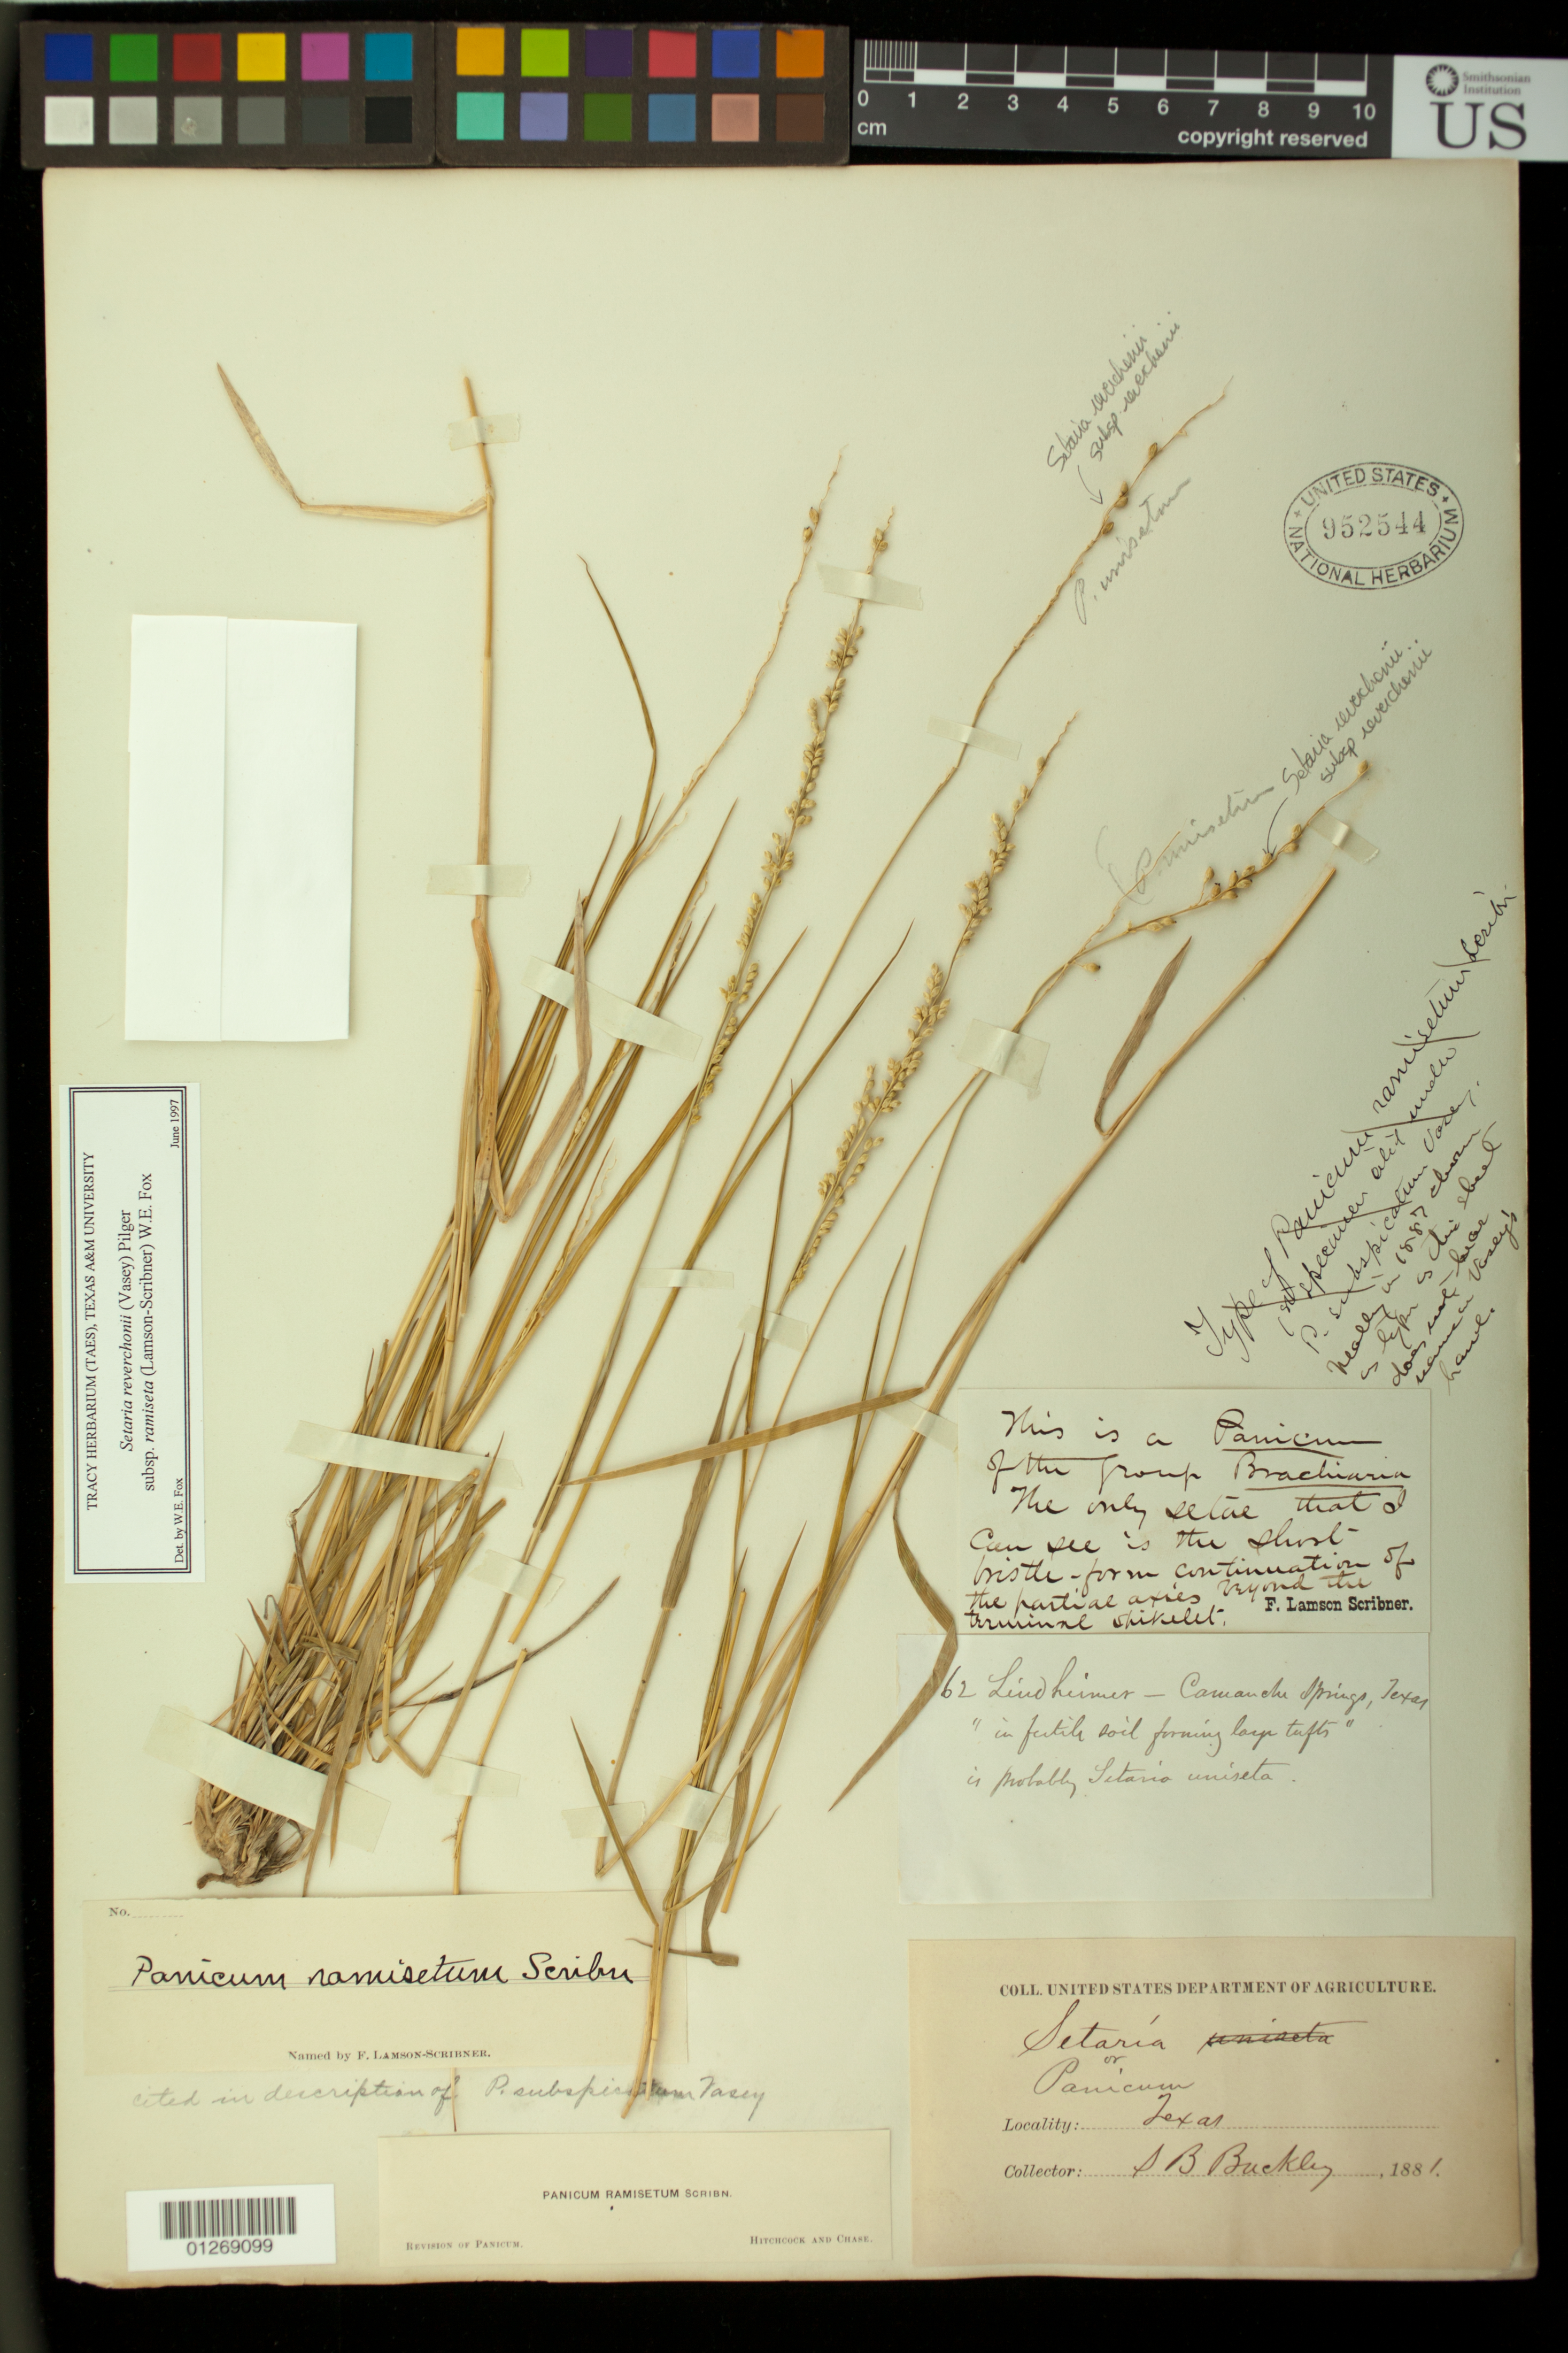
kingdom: Plantae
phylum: Tracheophyta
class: Liliopsida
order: Poales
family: Poaceae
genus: Panicum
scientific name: Panicum subspicatum Vasey, nom. illeg.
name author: Vasey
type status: Syntype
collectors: S. B. Buckley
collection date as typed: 1881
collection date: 1881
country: United States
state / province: Texas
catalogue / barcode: US 952544